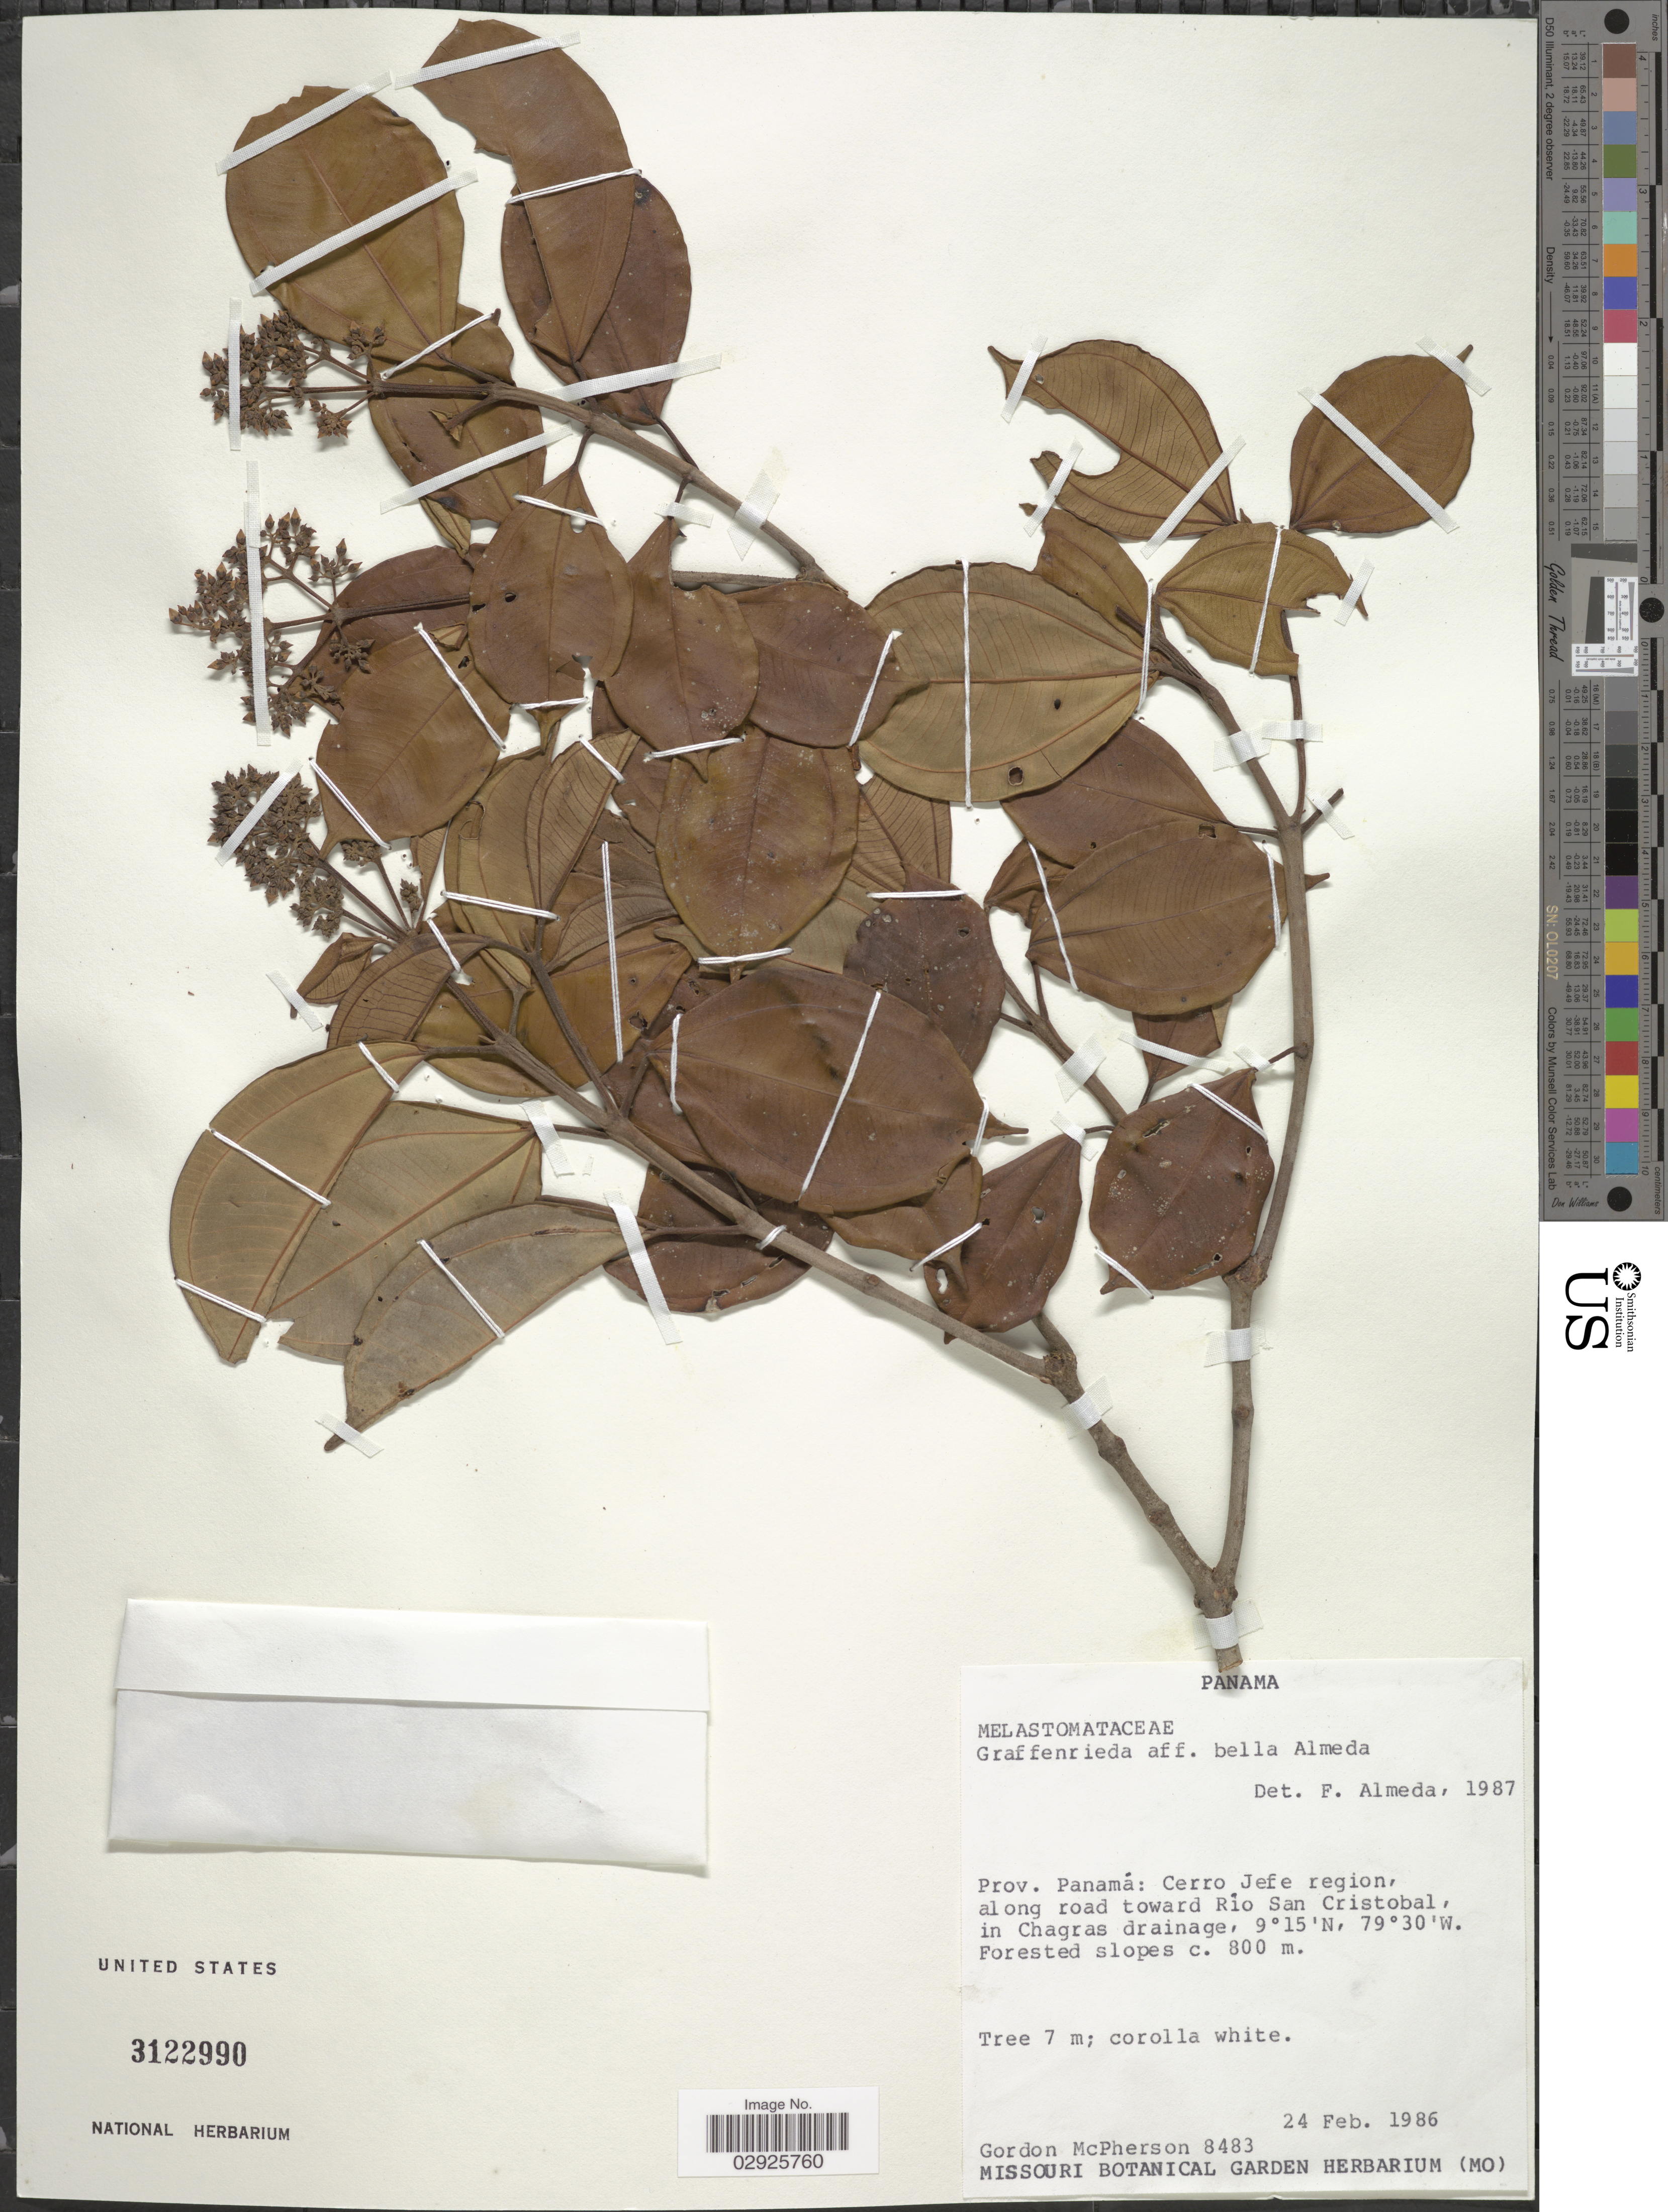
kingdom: Plantae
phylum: Tracheophyta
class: Magnoliopsida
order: Myrtales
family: Melastomataceae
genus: Graffenrieda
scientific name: Graffenrieda bella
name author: Almeda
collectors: G. D. McPherson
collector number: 8483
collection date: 1986-02-24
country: Panama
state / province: Panamá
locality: Cerro Jefe region, along road toward Río San Cristobal, in Chagras drainage.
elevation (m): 800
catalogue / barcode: US 3122990